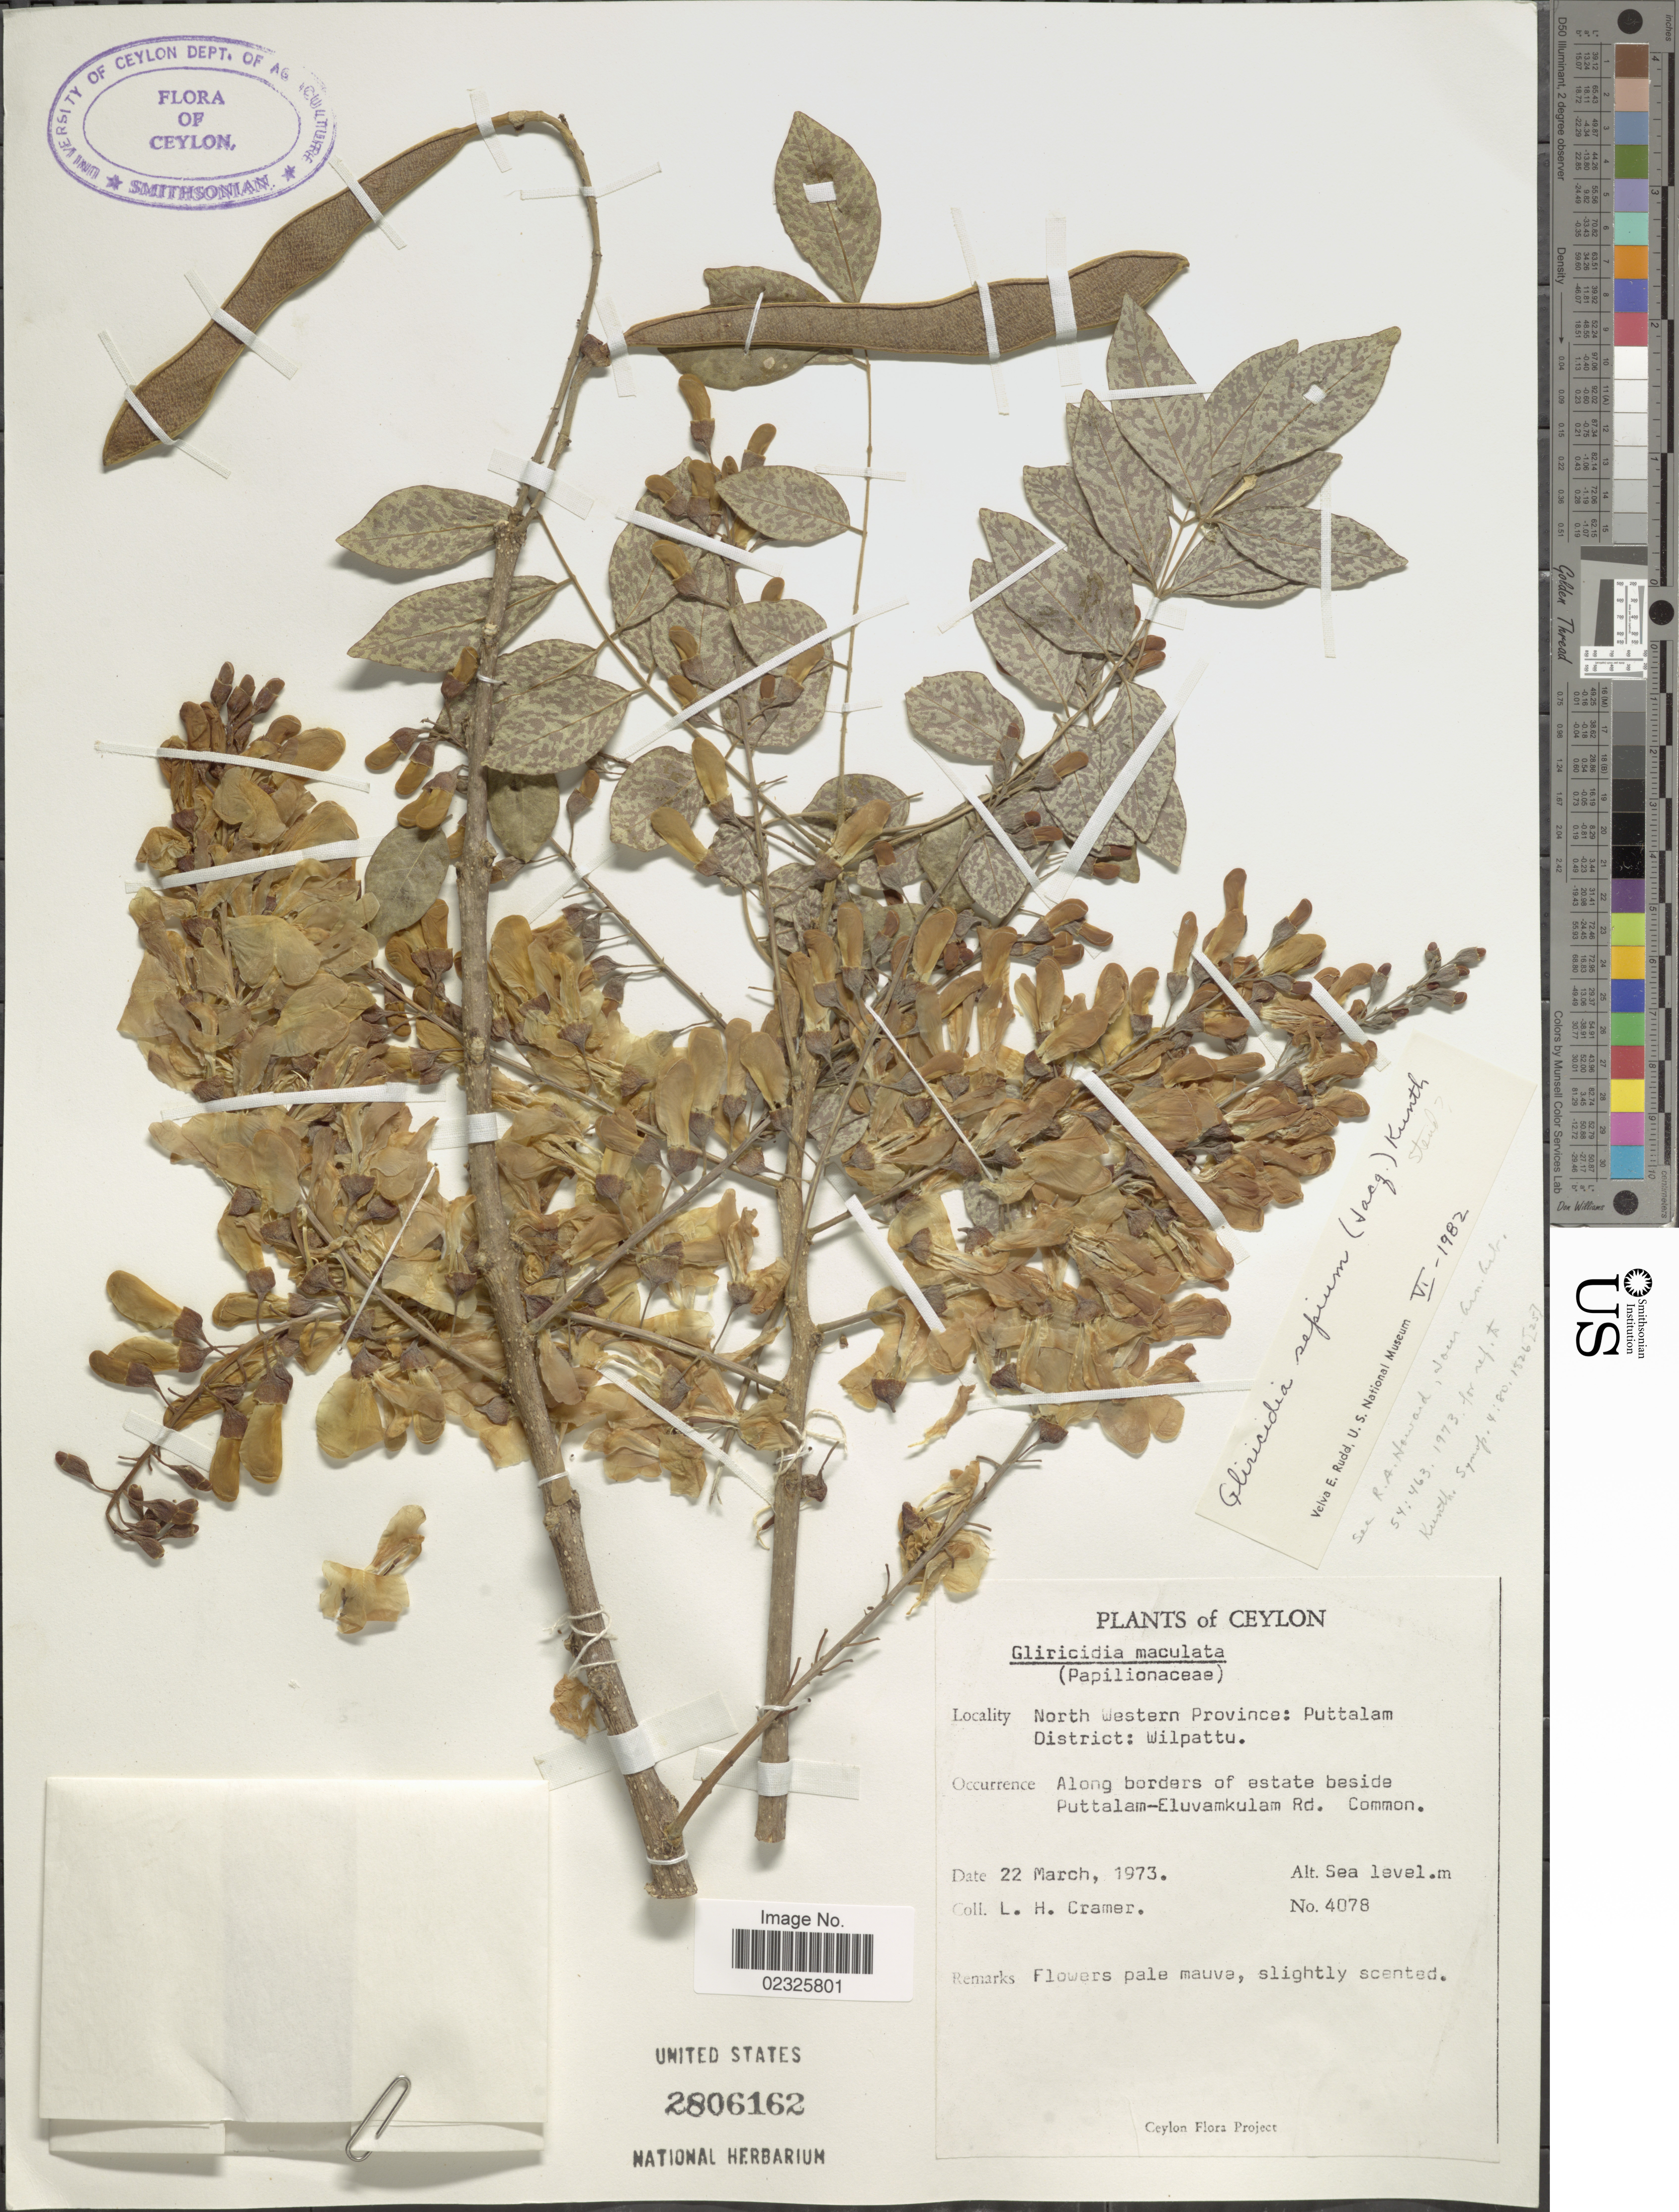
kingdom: Plantae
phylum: Tracheophyta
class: Magnoliopsida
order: Fabales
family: Fabaceae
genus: Gliricidia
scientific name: Gliricidia sepium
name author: (Jacq.) Kunth ex Walp.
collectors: L. H. Cramer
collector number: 4078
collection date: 1973-03-22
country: Sri Lanka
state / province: North Western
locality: Ceylon. North Western province: Puttalam. District: Wilpattu. Along borders of estate beside Puttalam- Eluvamkulam Rd.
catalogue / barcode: US 2806162